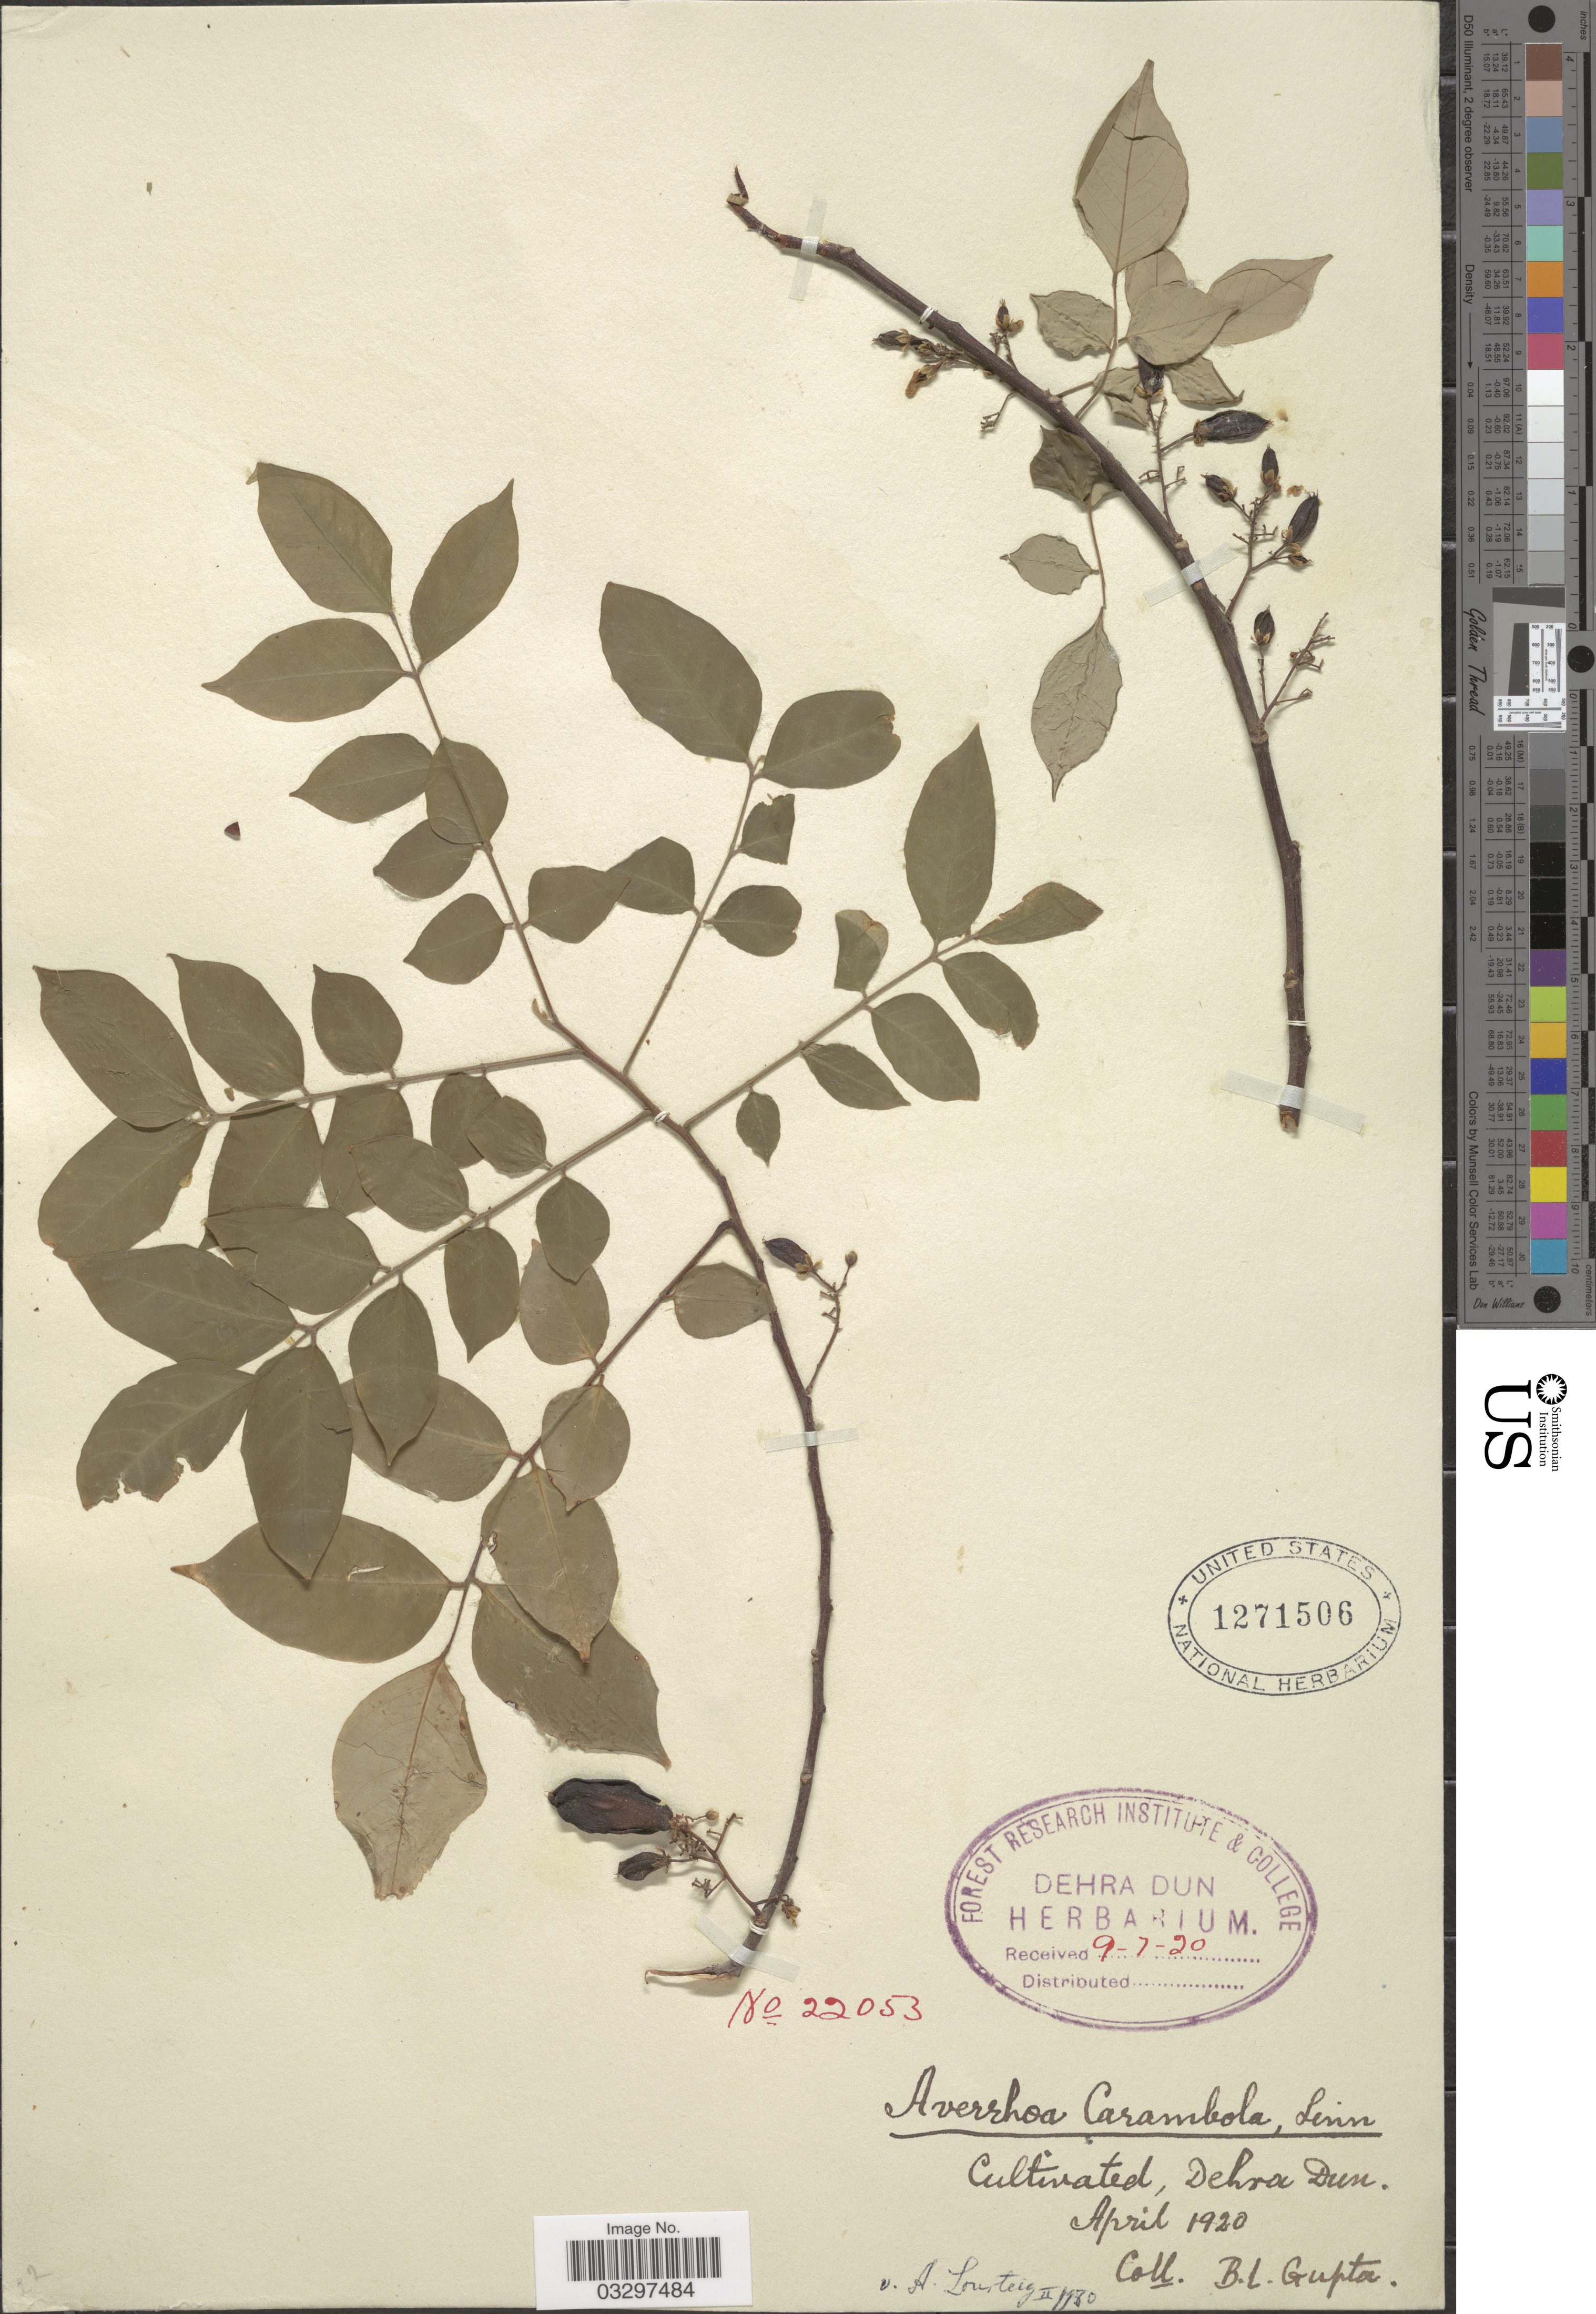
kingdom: Plantae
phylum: Tracheophyta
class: Magnoliopsida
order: Oxalidales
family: Oxalidaceae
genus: Averrhoa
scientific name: Averrhoa carambola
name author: L.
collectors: B. L. Gupta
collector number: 22053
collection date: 1920-04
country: India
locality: Dehra Dun.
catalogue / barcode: US 1271506